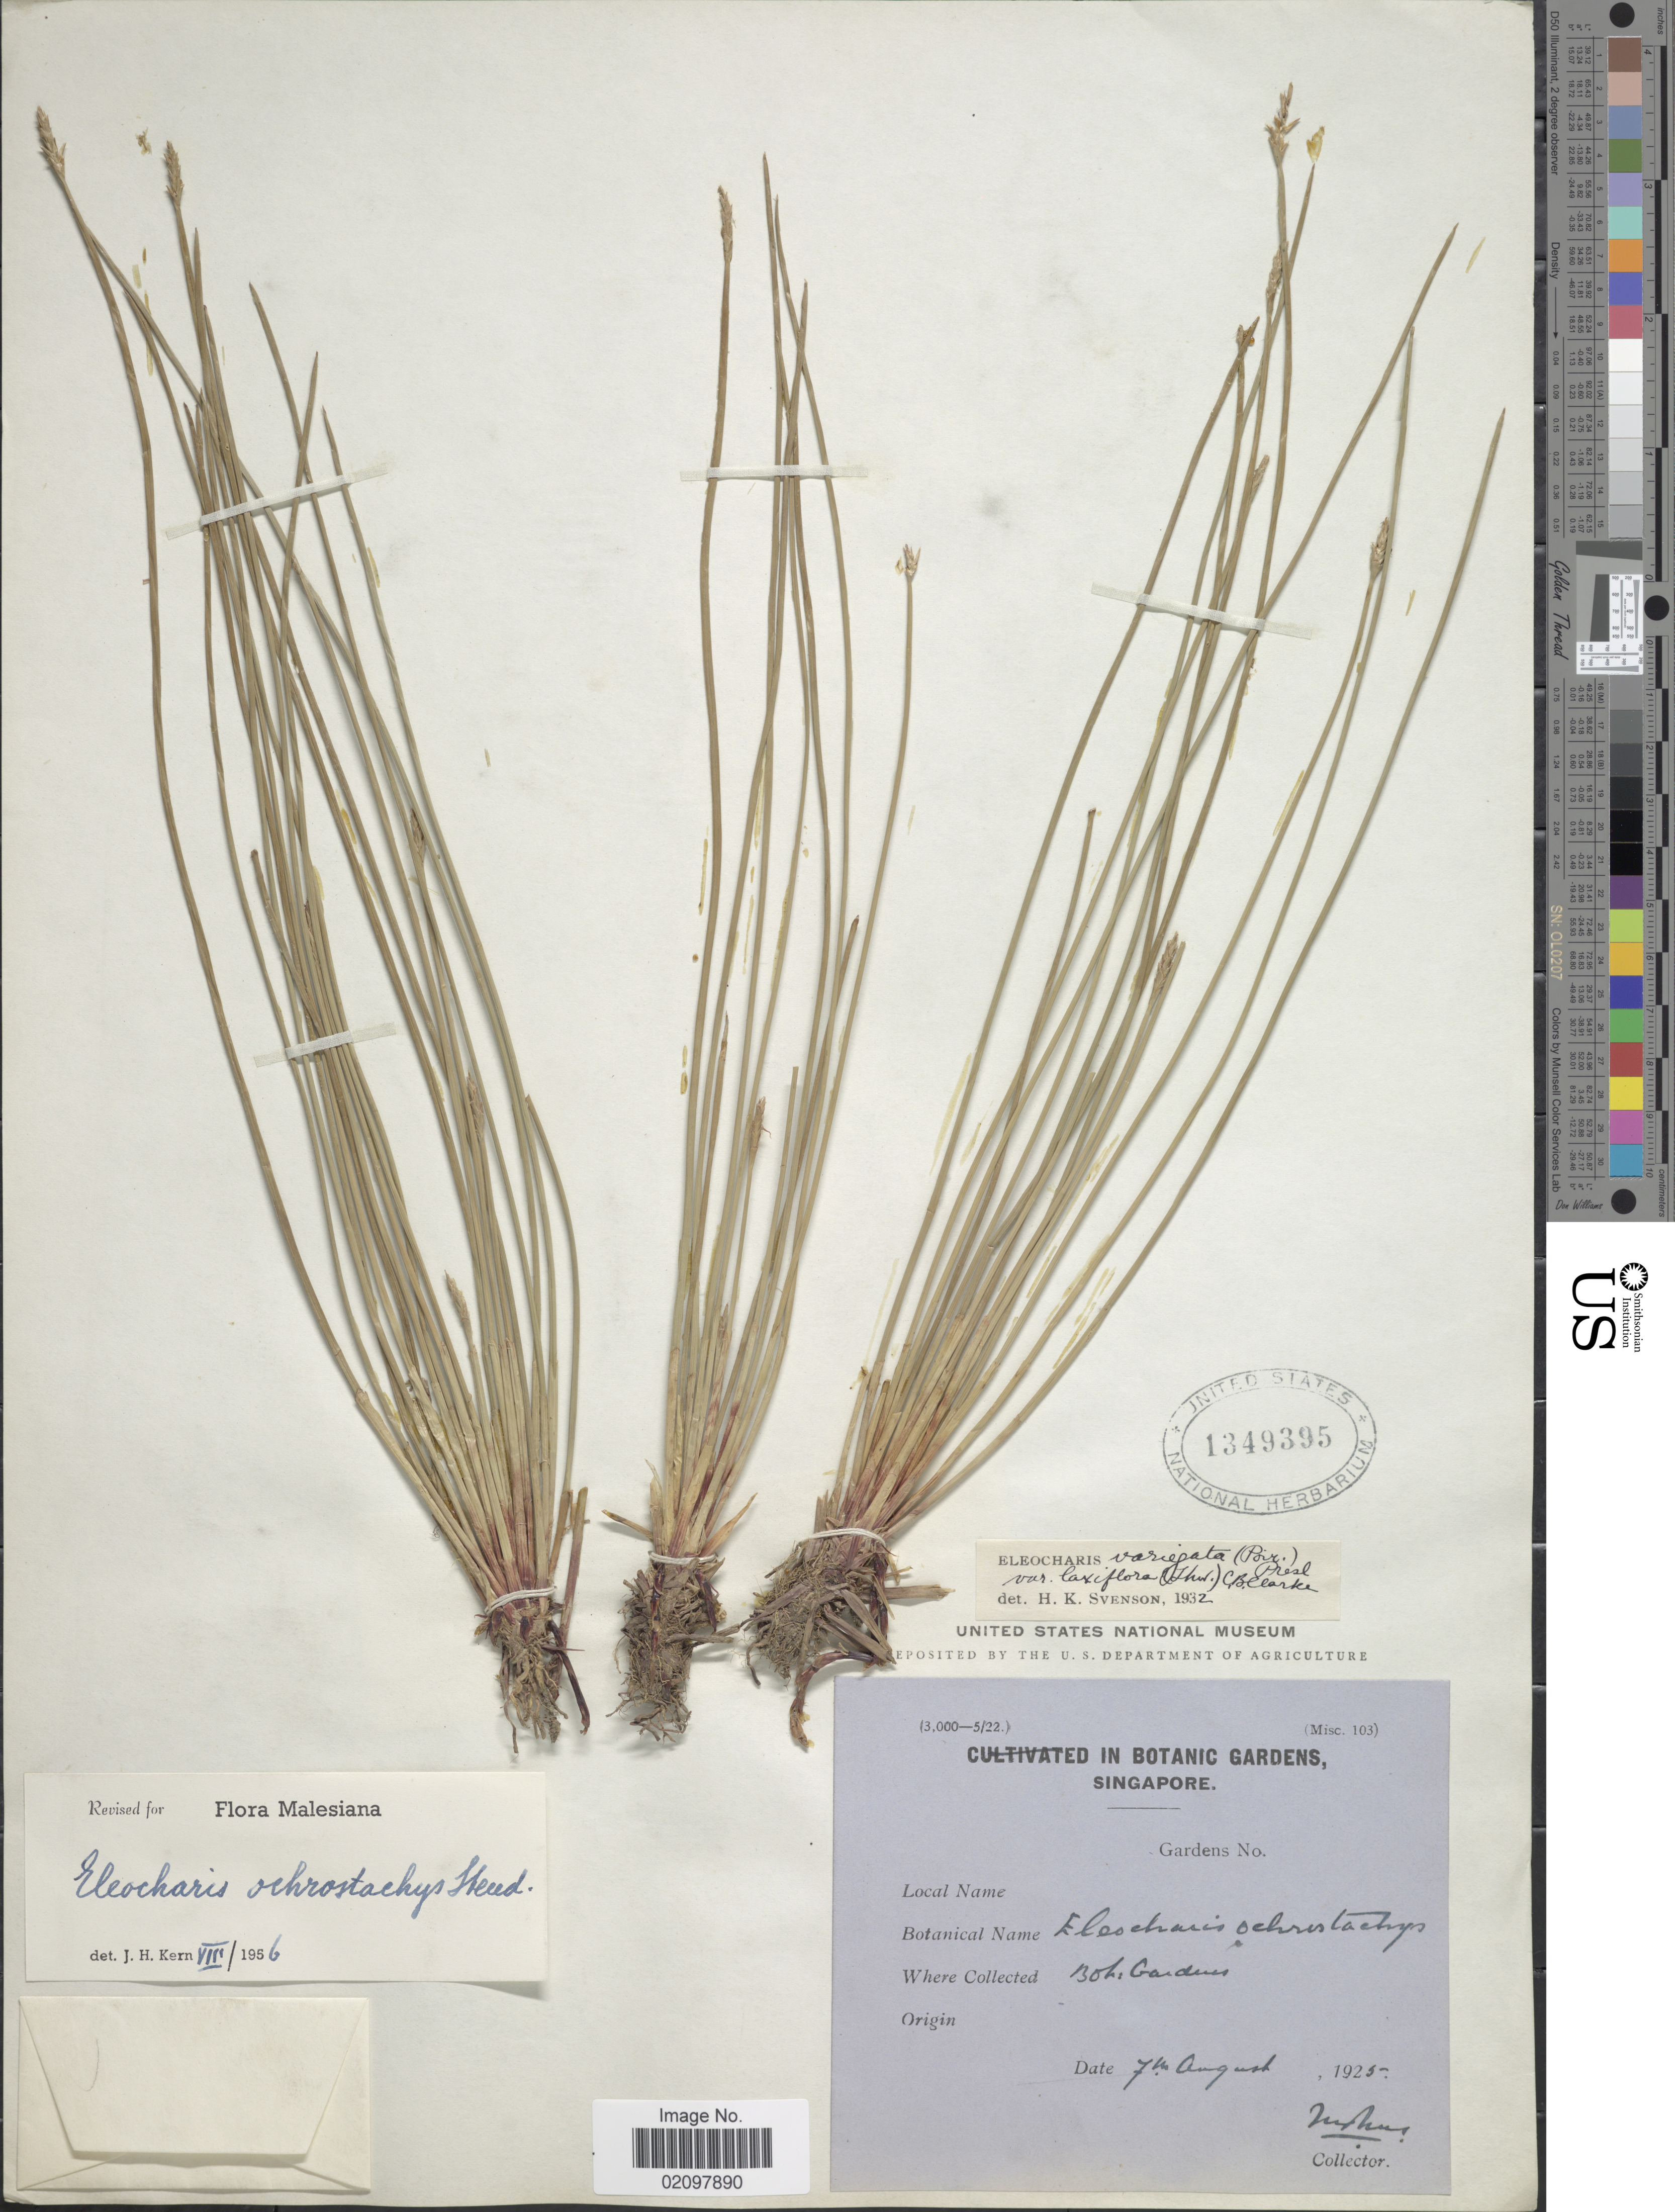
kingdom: Plantae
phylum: Tracheophyta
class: Liliopsida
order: Poales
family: Cyperaceae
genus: Eleocharis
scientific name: Eleocharis ochrostachys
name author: Steud.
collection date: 1925-08-07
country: Singapore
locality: Bot. Gardens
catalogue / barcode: US 1349395